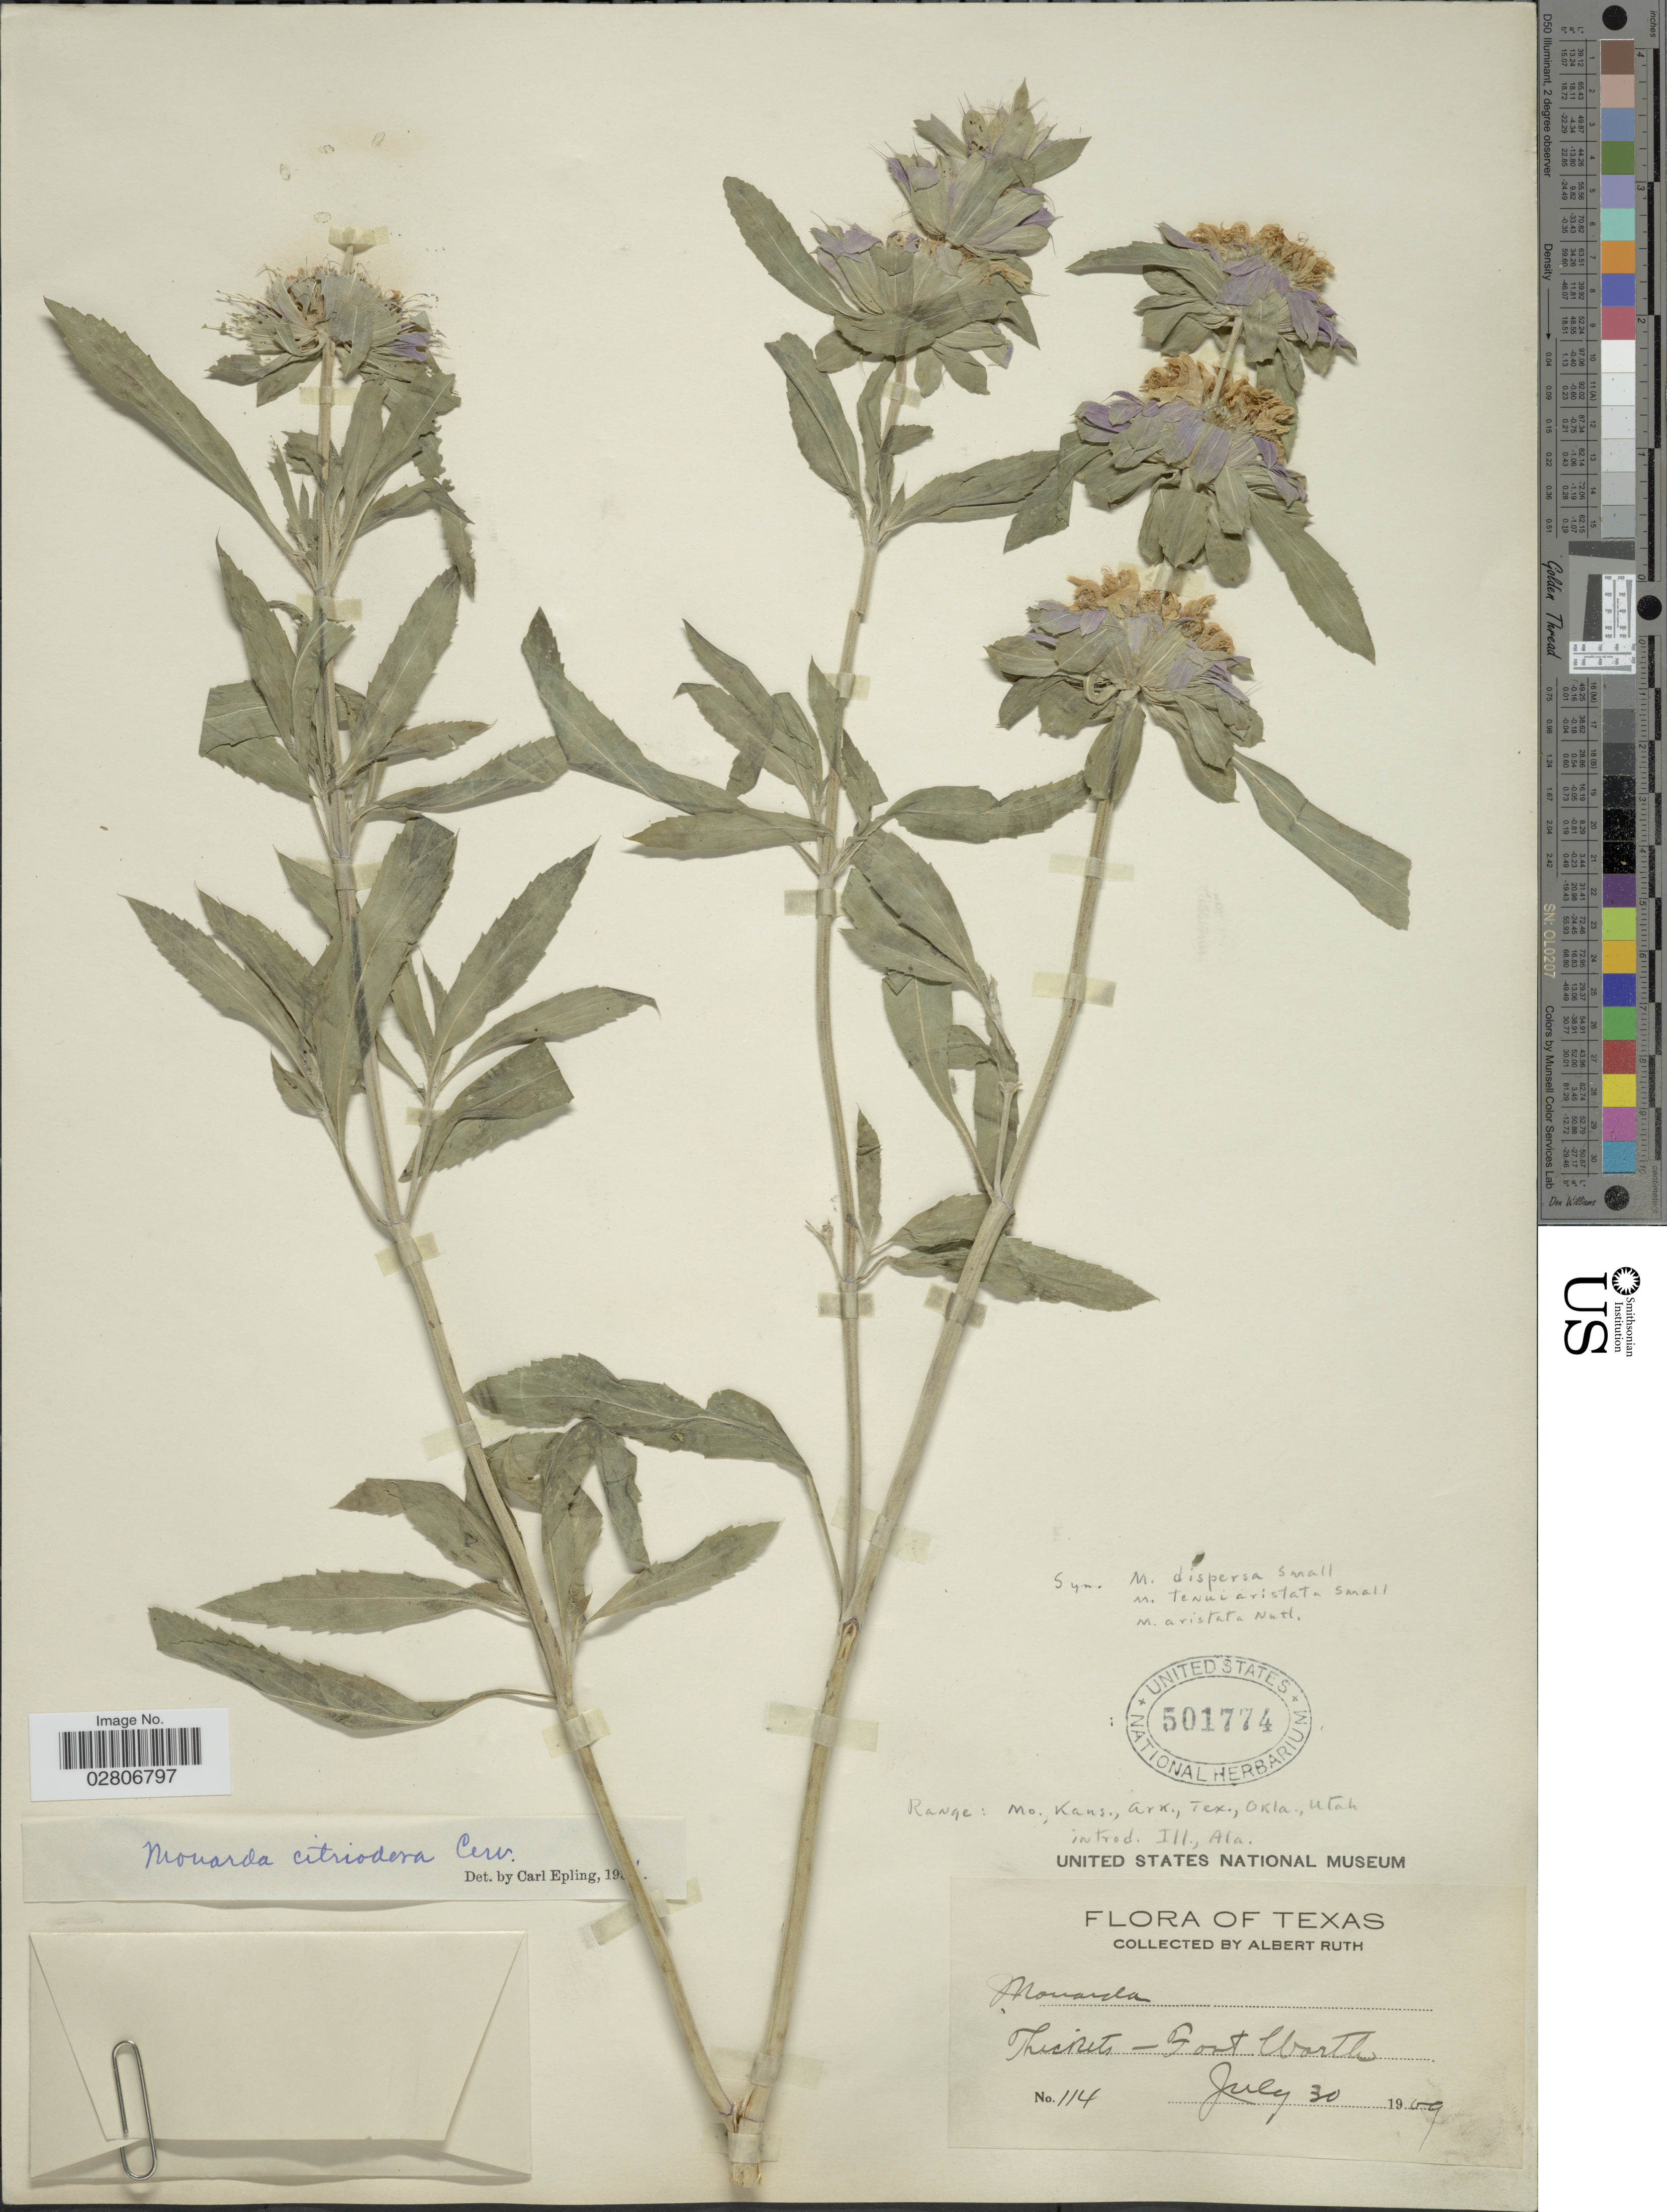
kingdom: Plantae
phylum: Tracheophyta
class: Magnoliopsida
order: Lamiales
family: Lamiaceae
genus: Monarda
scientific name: Monarda citriodora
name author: Cerv. ex Lag.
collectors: A. Ruth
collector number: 114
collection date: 1909-07-30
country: United States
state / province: Texas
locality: Thickets - Fort Worth.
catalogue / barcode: US 501774